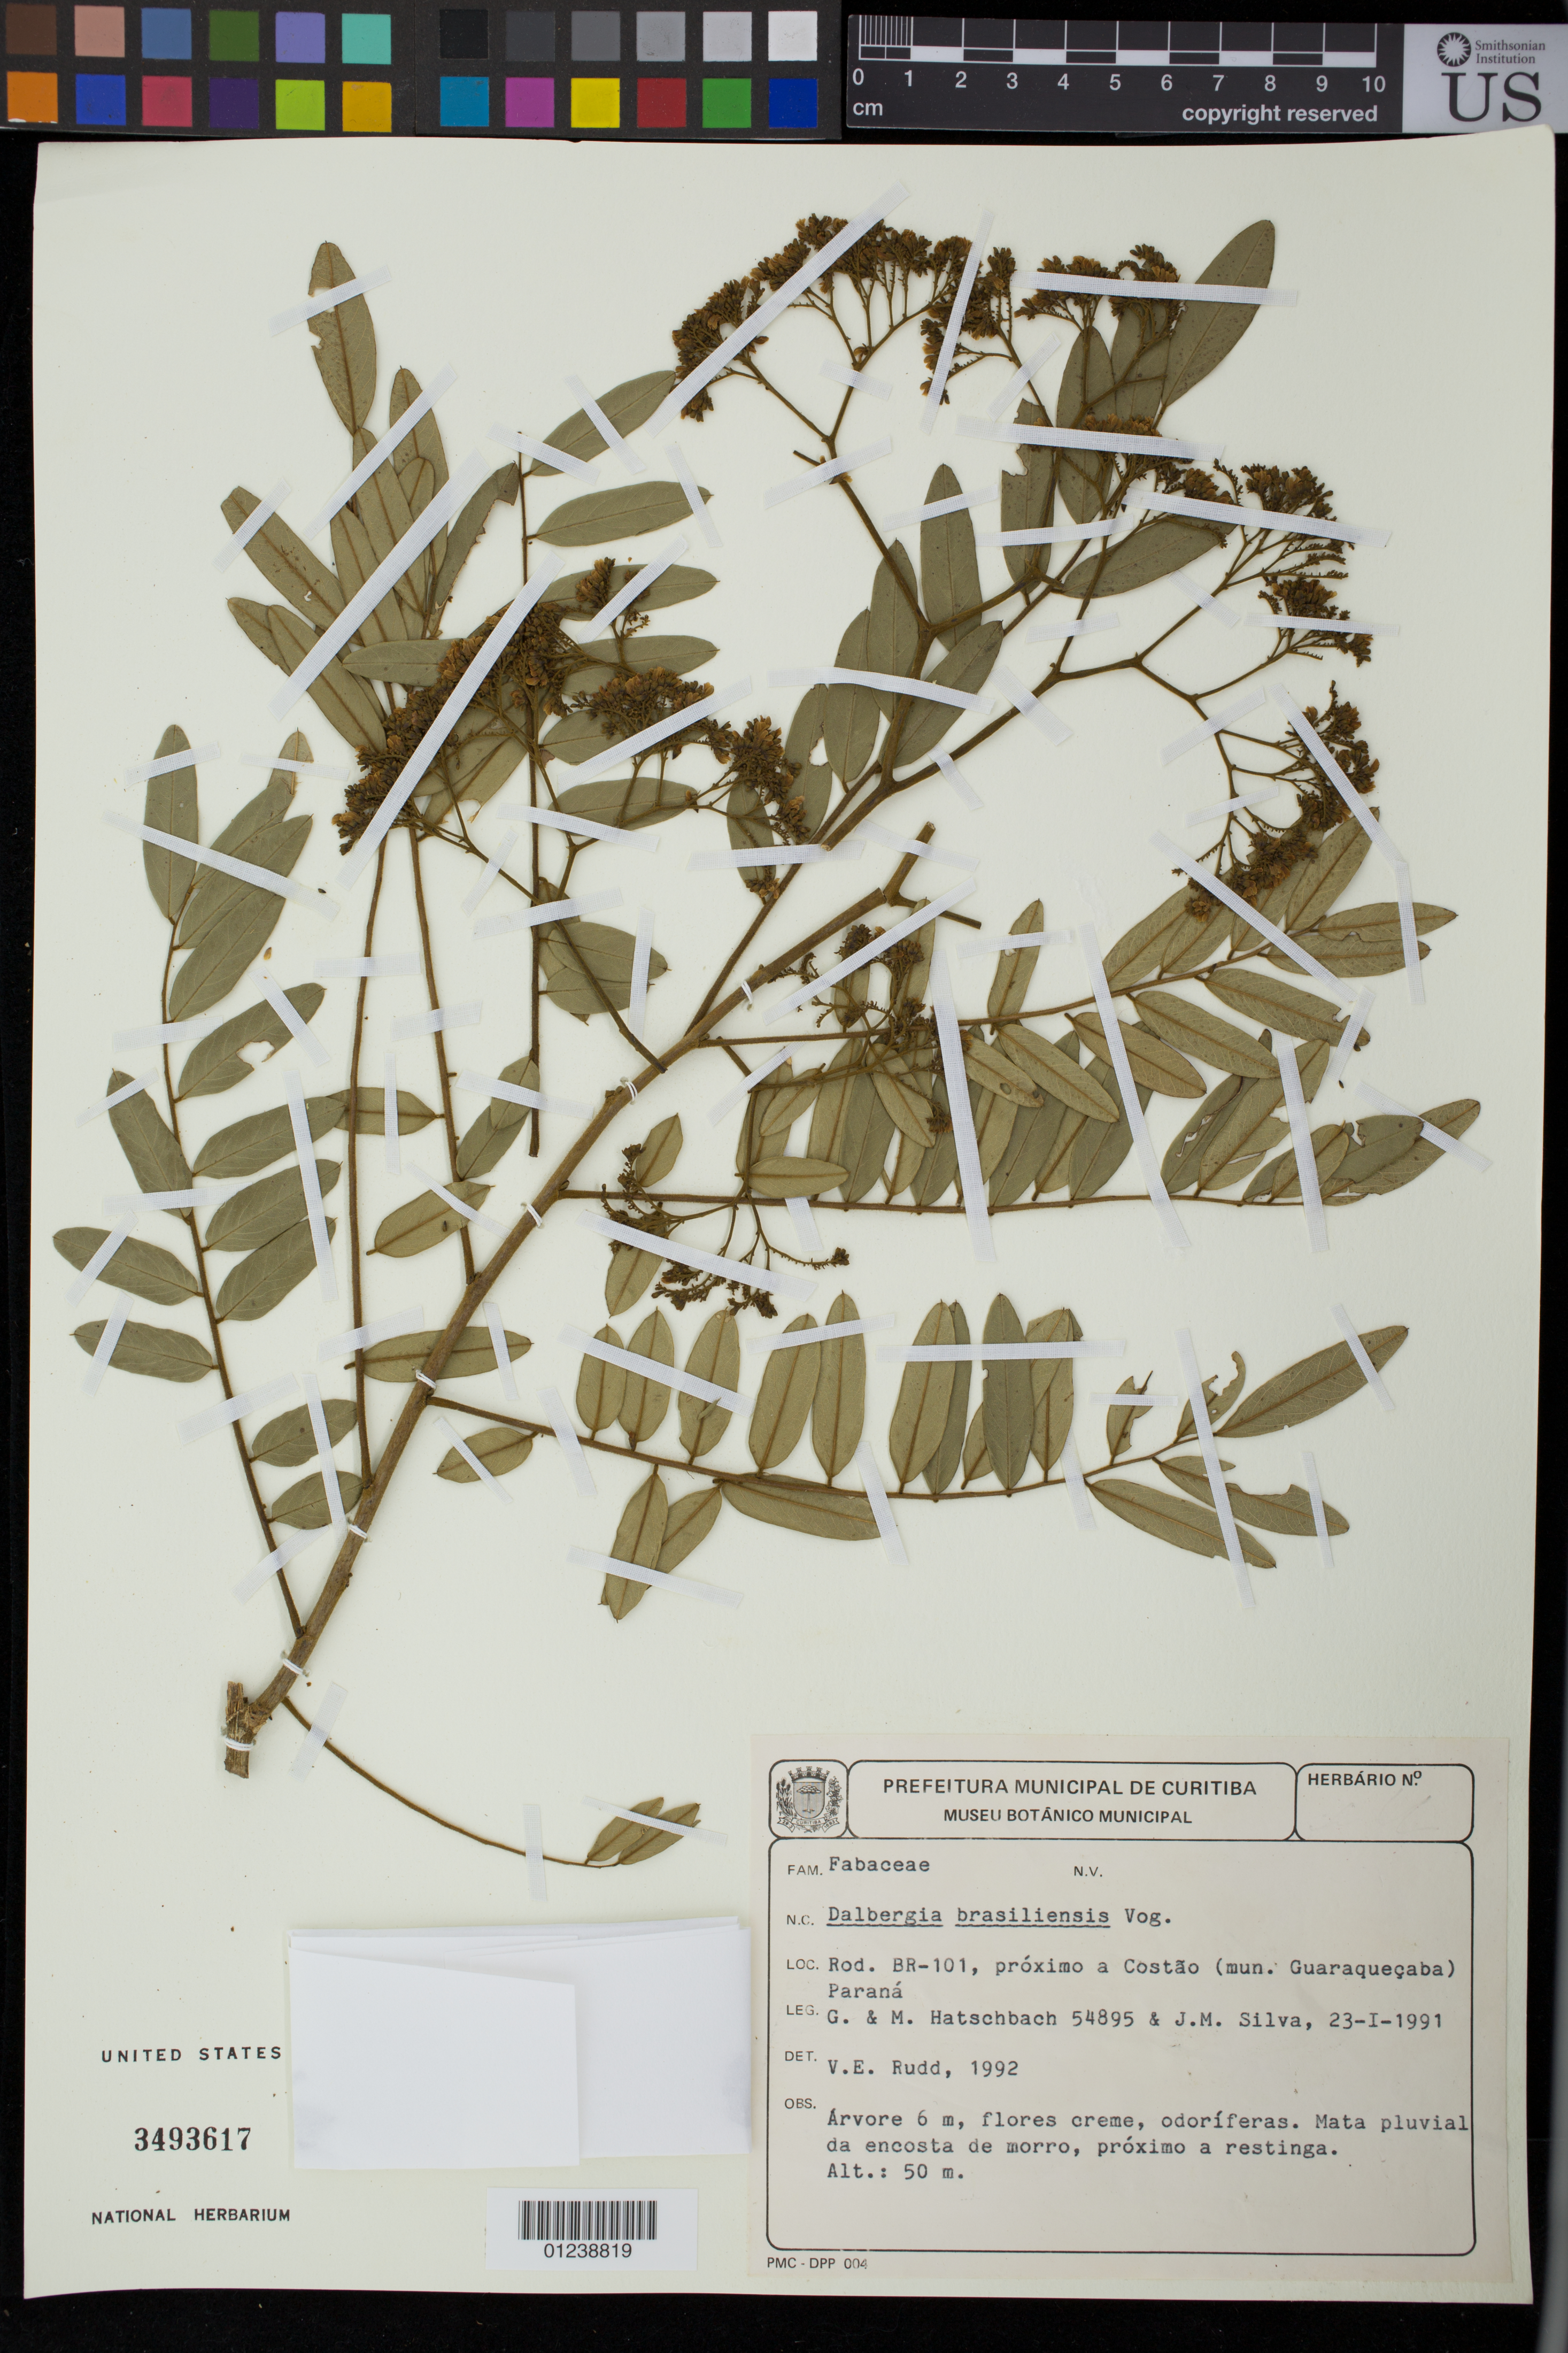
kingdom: Plantae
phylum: Tracheophyta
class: Magnoliopsida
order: Fabales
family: Fabaceae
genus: Dalbergia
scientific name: Dalbergia brasiliensis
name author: Vogel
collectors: G. Hatschbach, M. M. Hatschbach & J. M. Silva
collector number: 54895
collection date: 1991-01-23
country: Brazil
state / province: Paraná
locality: Rod. BR-101, proximo a Costao (mun. Guaraquecaba)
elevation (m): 50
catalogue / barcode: US 3493617